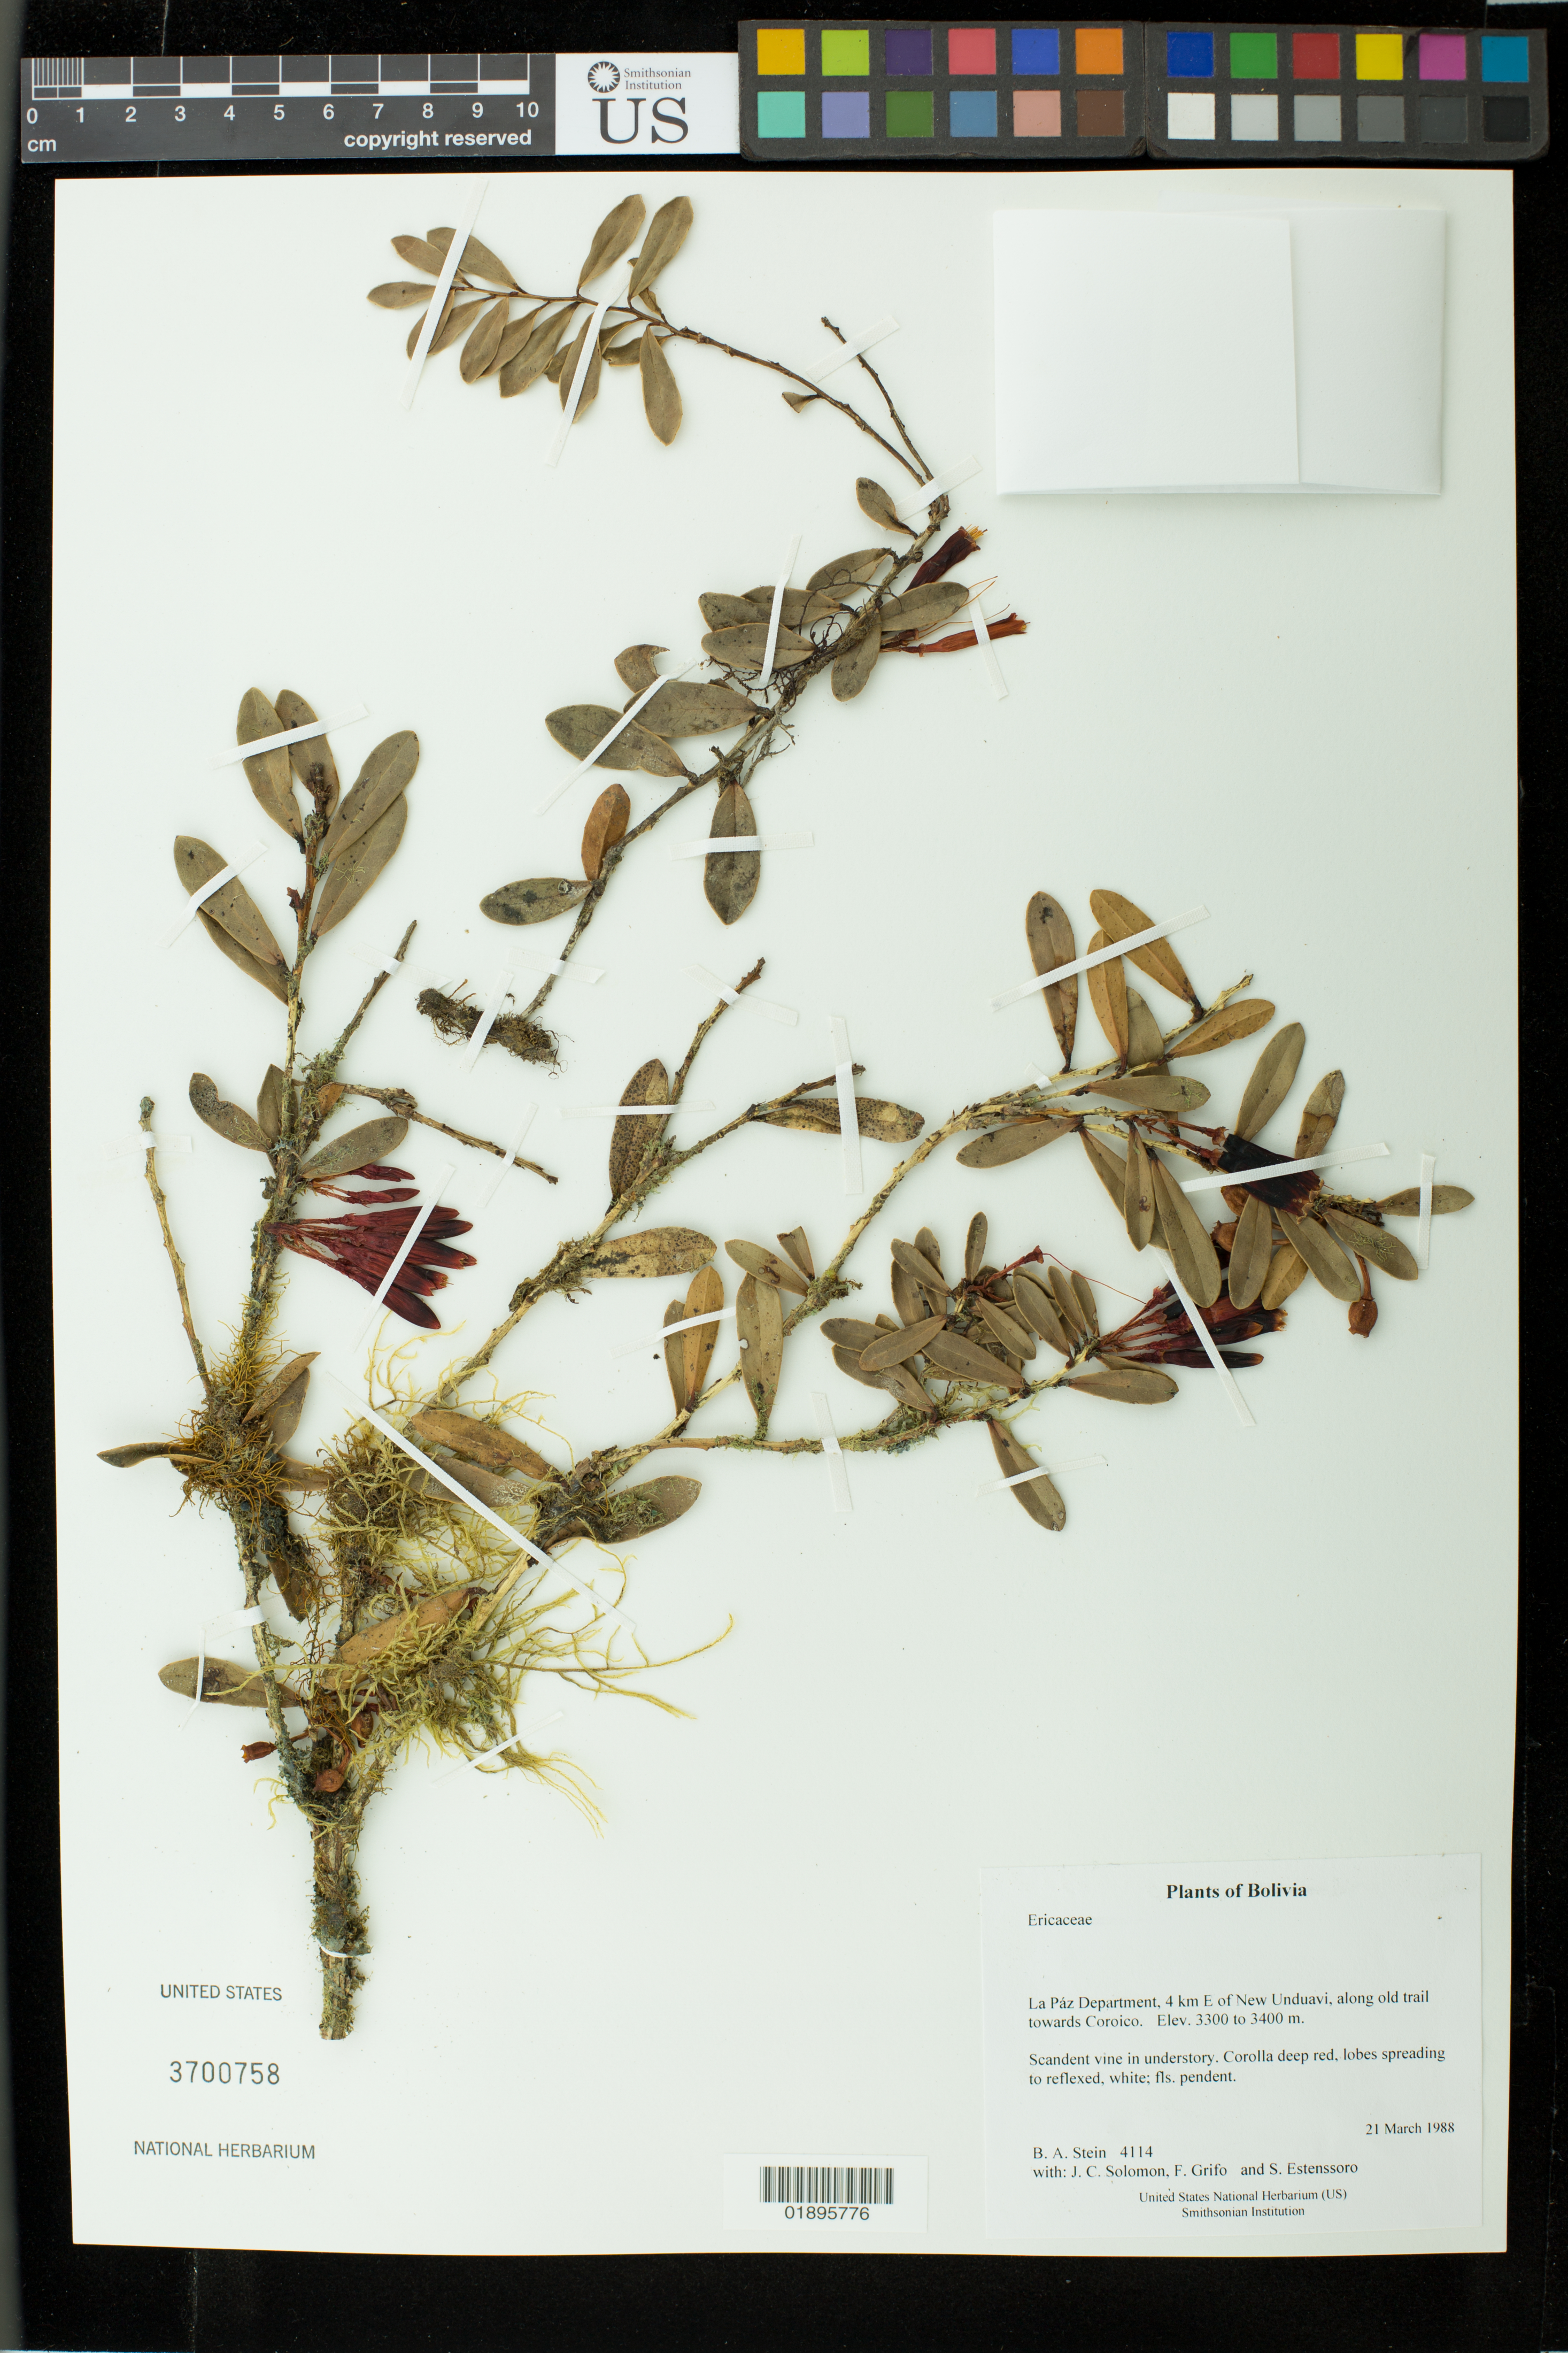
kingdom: Plantae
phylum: Tracheophyta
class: Magnoliopsida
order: Ericales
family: Ericaceae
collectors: B. A. Stein, J. C. Solomon, F. Grifo & S. Estenssoro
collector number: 4114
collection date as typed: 21 March 1988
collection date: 1988-03-21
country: Bolivia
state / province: La Páz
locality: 4 km E of New Unduavi, along old trail towards Coroico.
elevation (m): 3300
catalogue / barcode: US 3700758